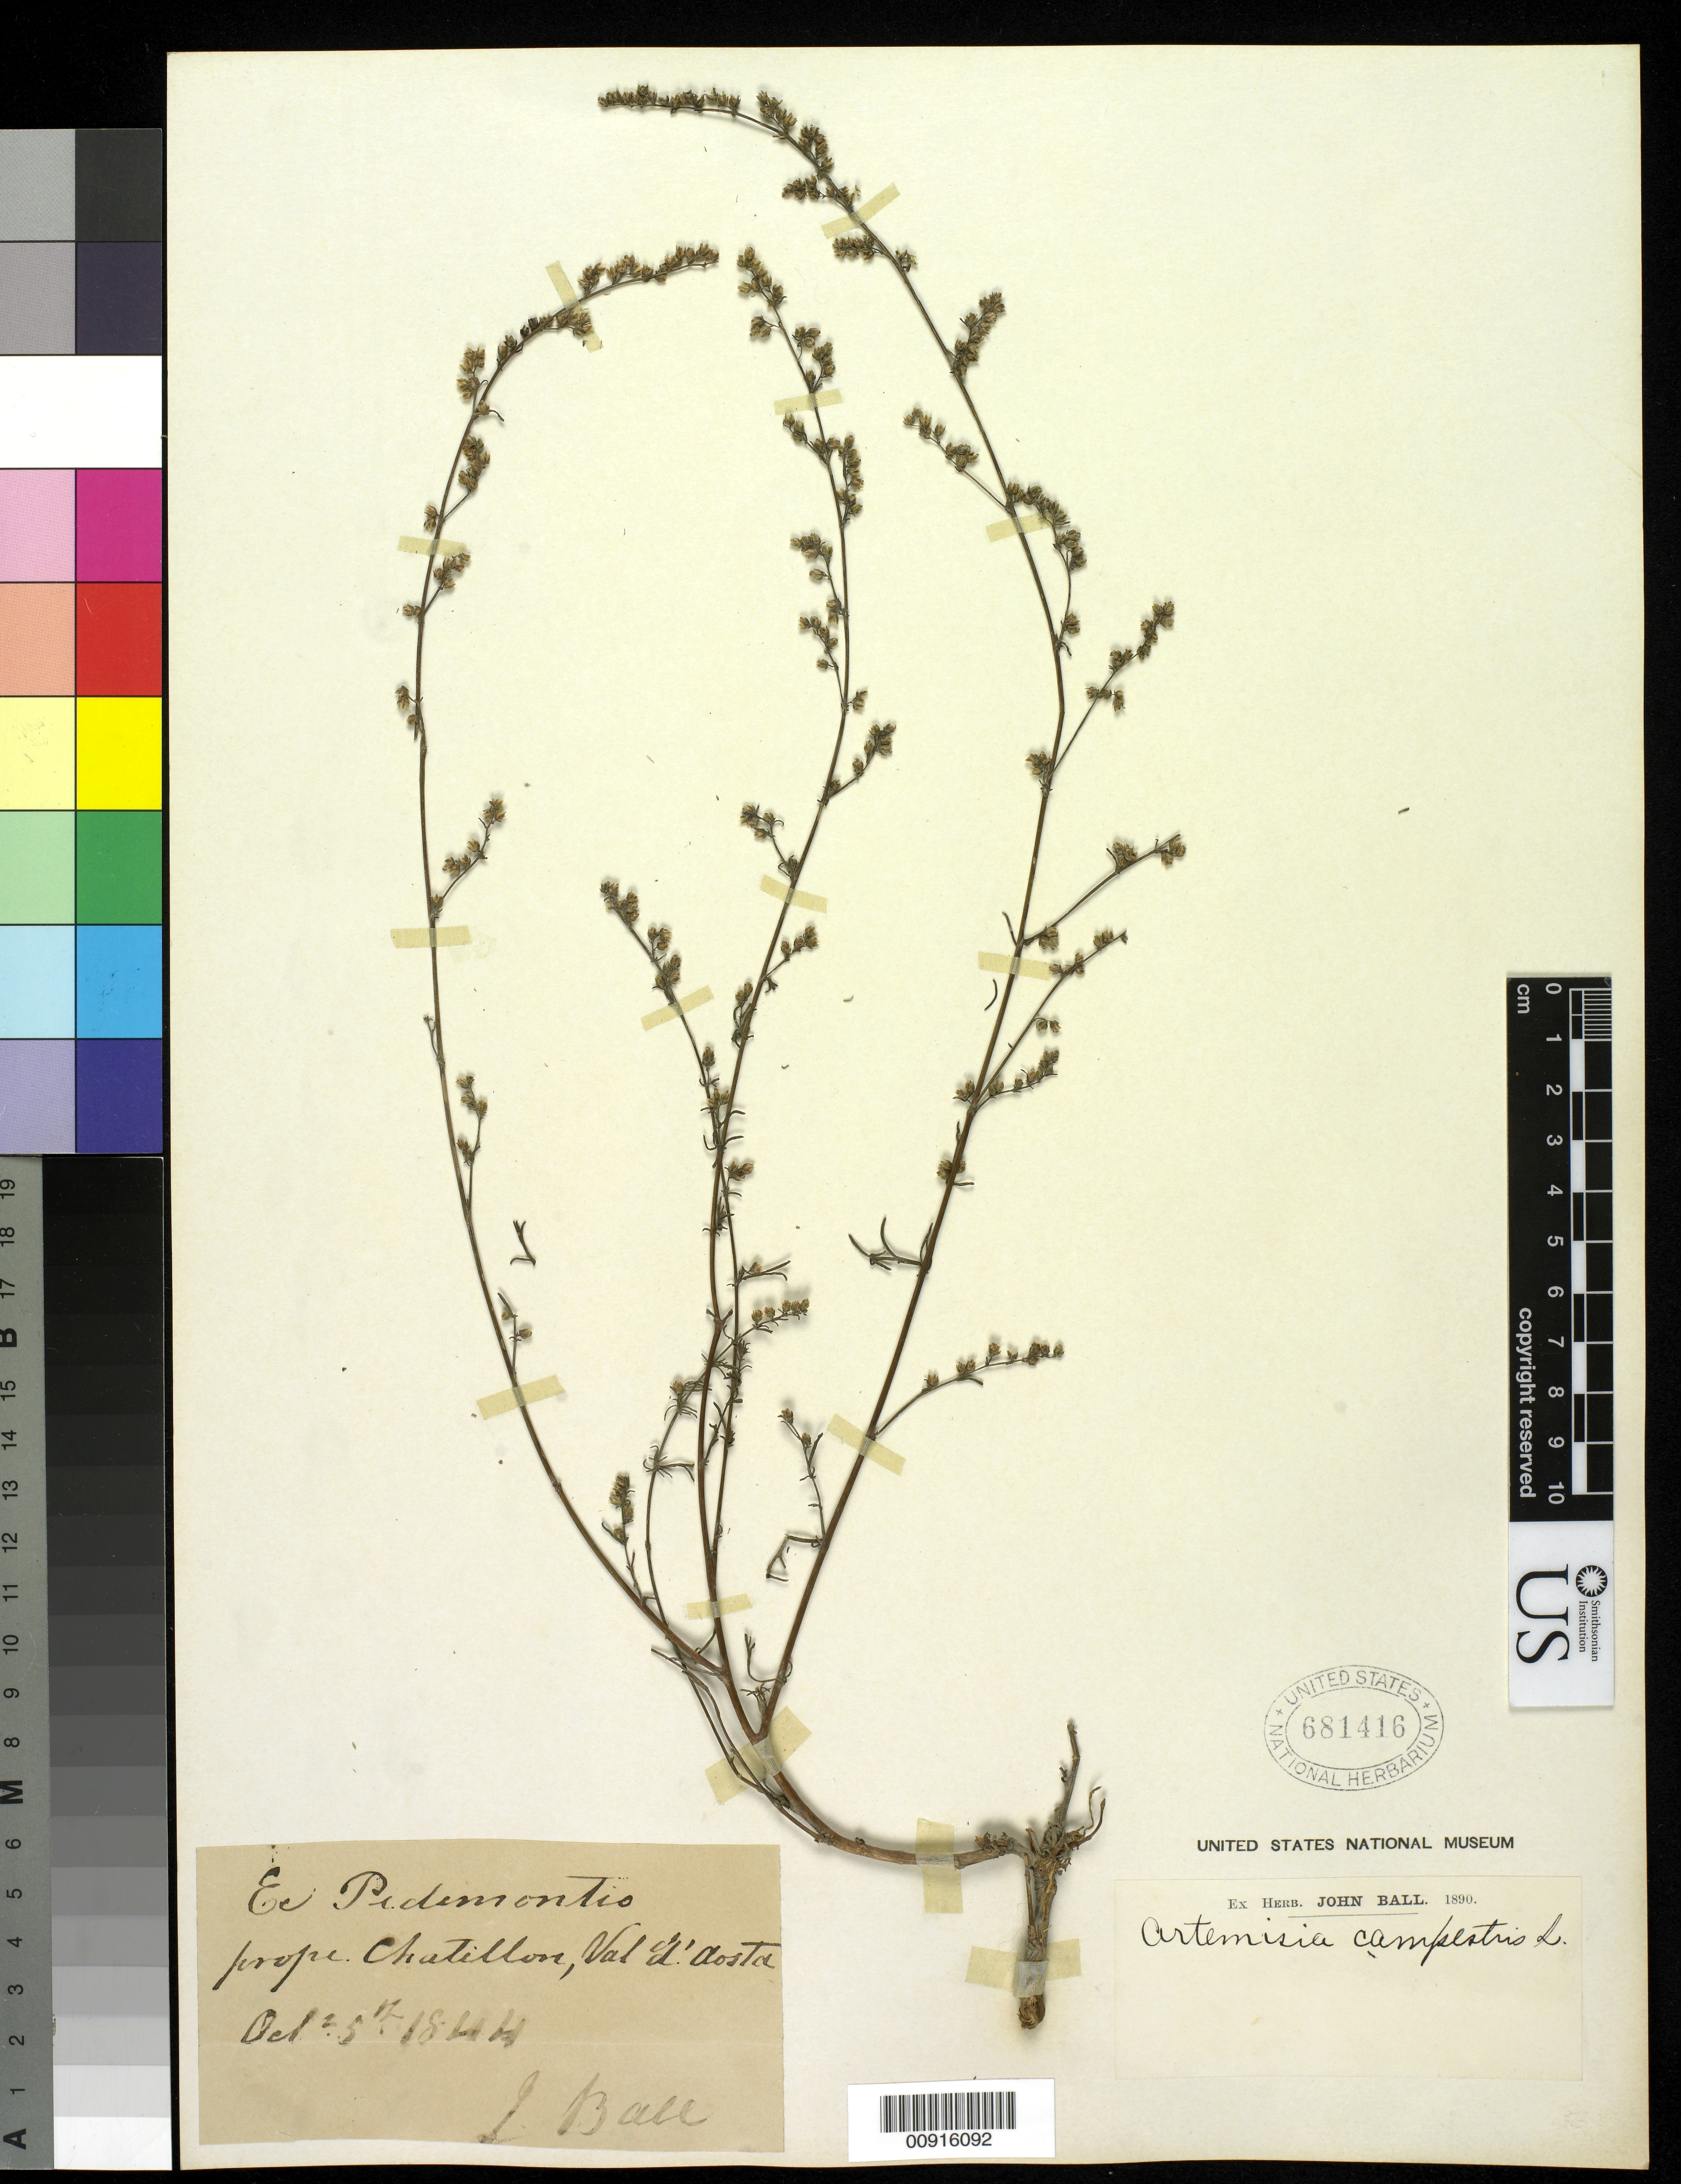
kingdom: Plantae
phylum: Tracheophyta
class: Magnoliopsida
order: Asterales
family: Asteraceae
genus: Artemisia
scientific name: Artemisia campestris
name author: L.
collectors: ex herb. John Ball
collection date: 1844-10-25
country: Italy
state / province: Valle D'aosta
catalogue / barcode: US 681416